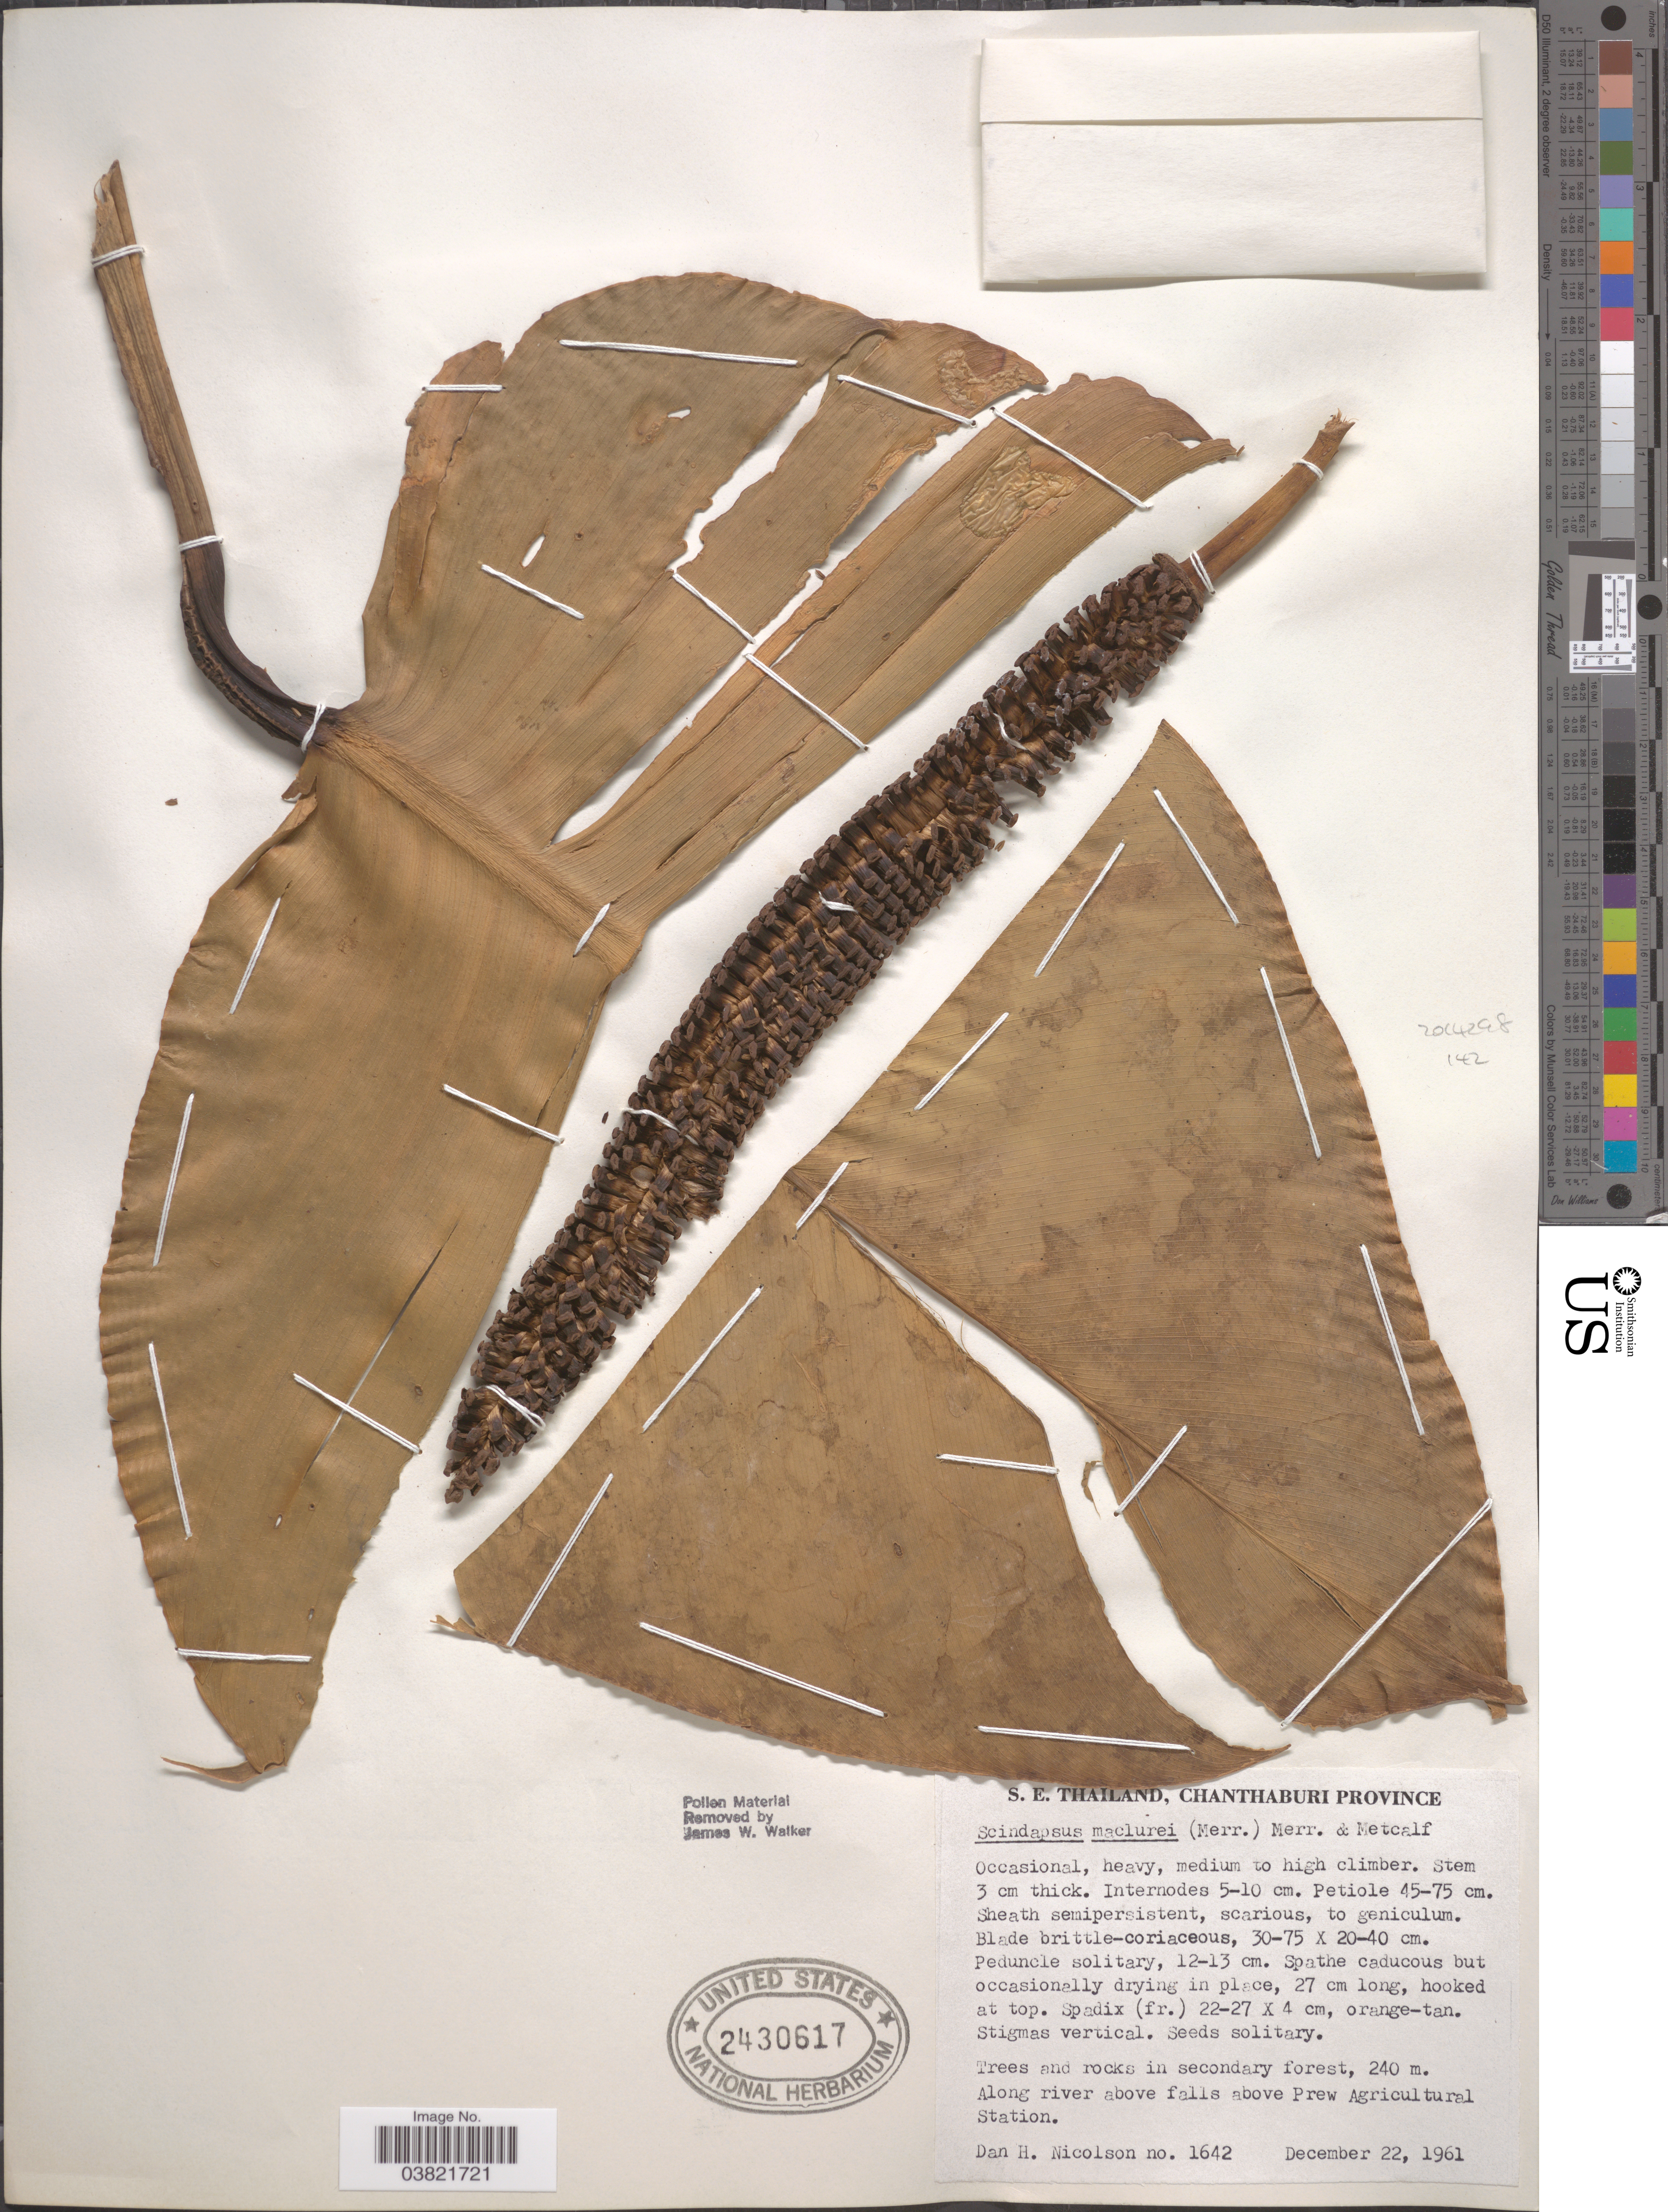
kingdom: Plantae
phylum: Tracheophyta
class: Liliopsida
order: Alismatales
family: Araceae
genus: Scindapsus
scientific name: Scindapsus maclurei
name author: (Merr.) Merr. & F.P. Metcalf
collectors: D. H. Nicolson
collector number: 1642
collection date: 1961-12-22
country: Thailand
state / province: Chanthaburi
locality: S. E. Thailand. Along river above falls above Prew Agricultural Station.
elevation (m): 240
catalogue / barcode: US 2430617